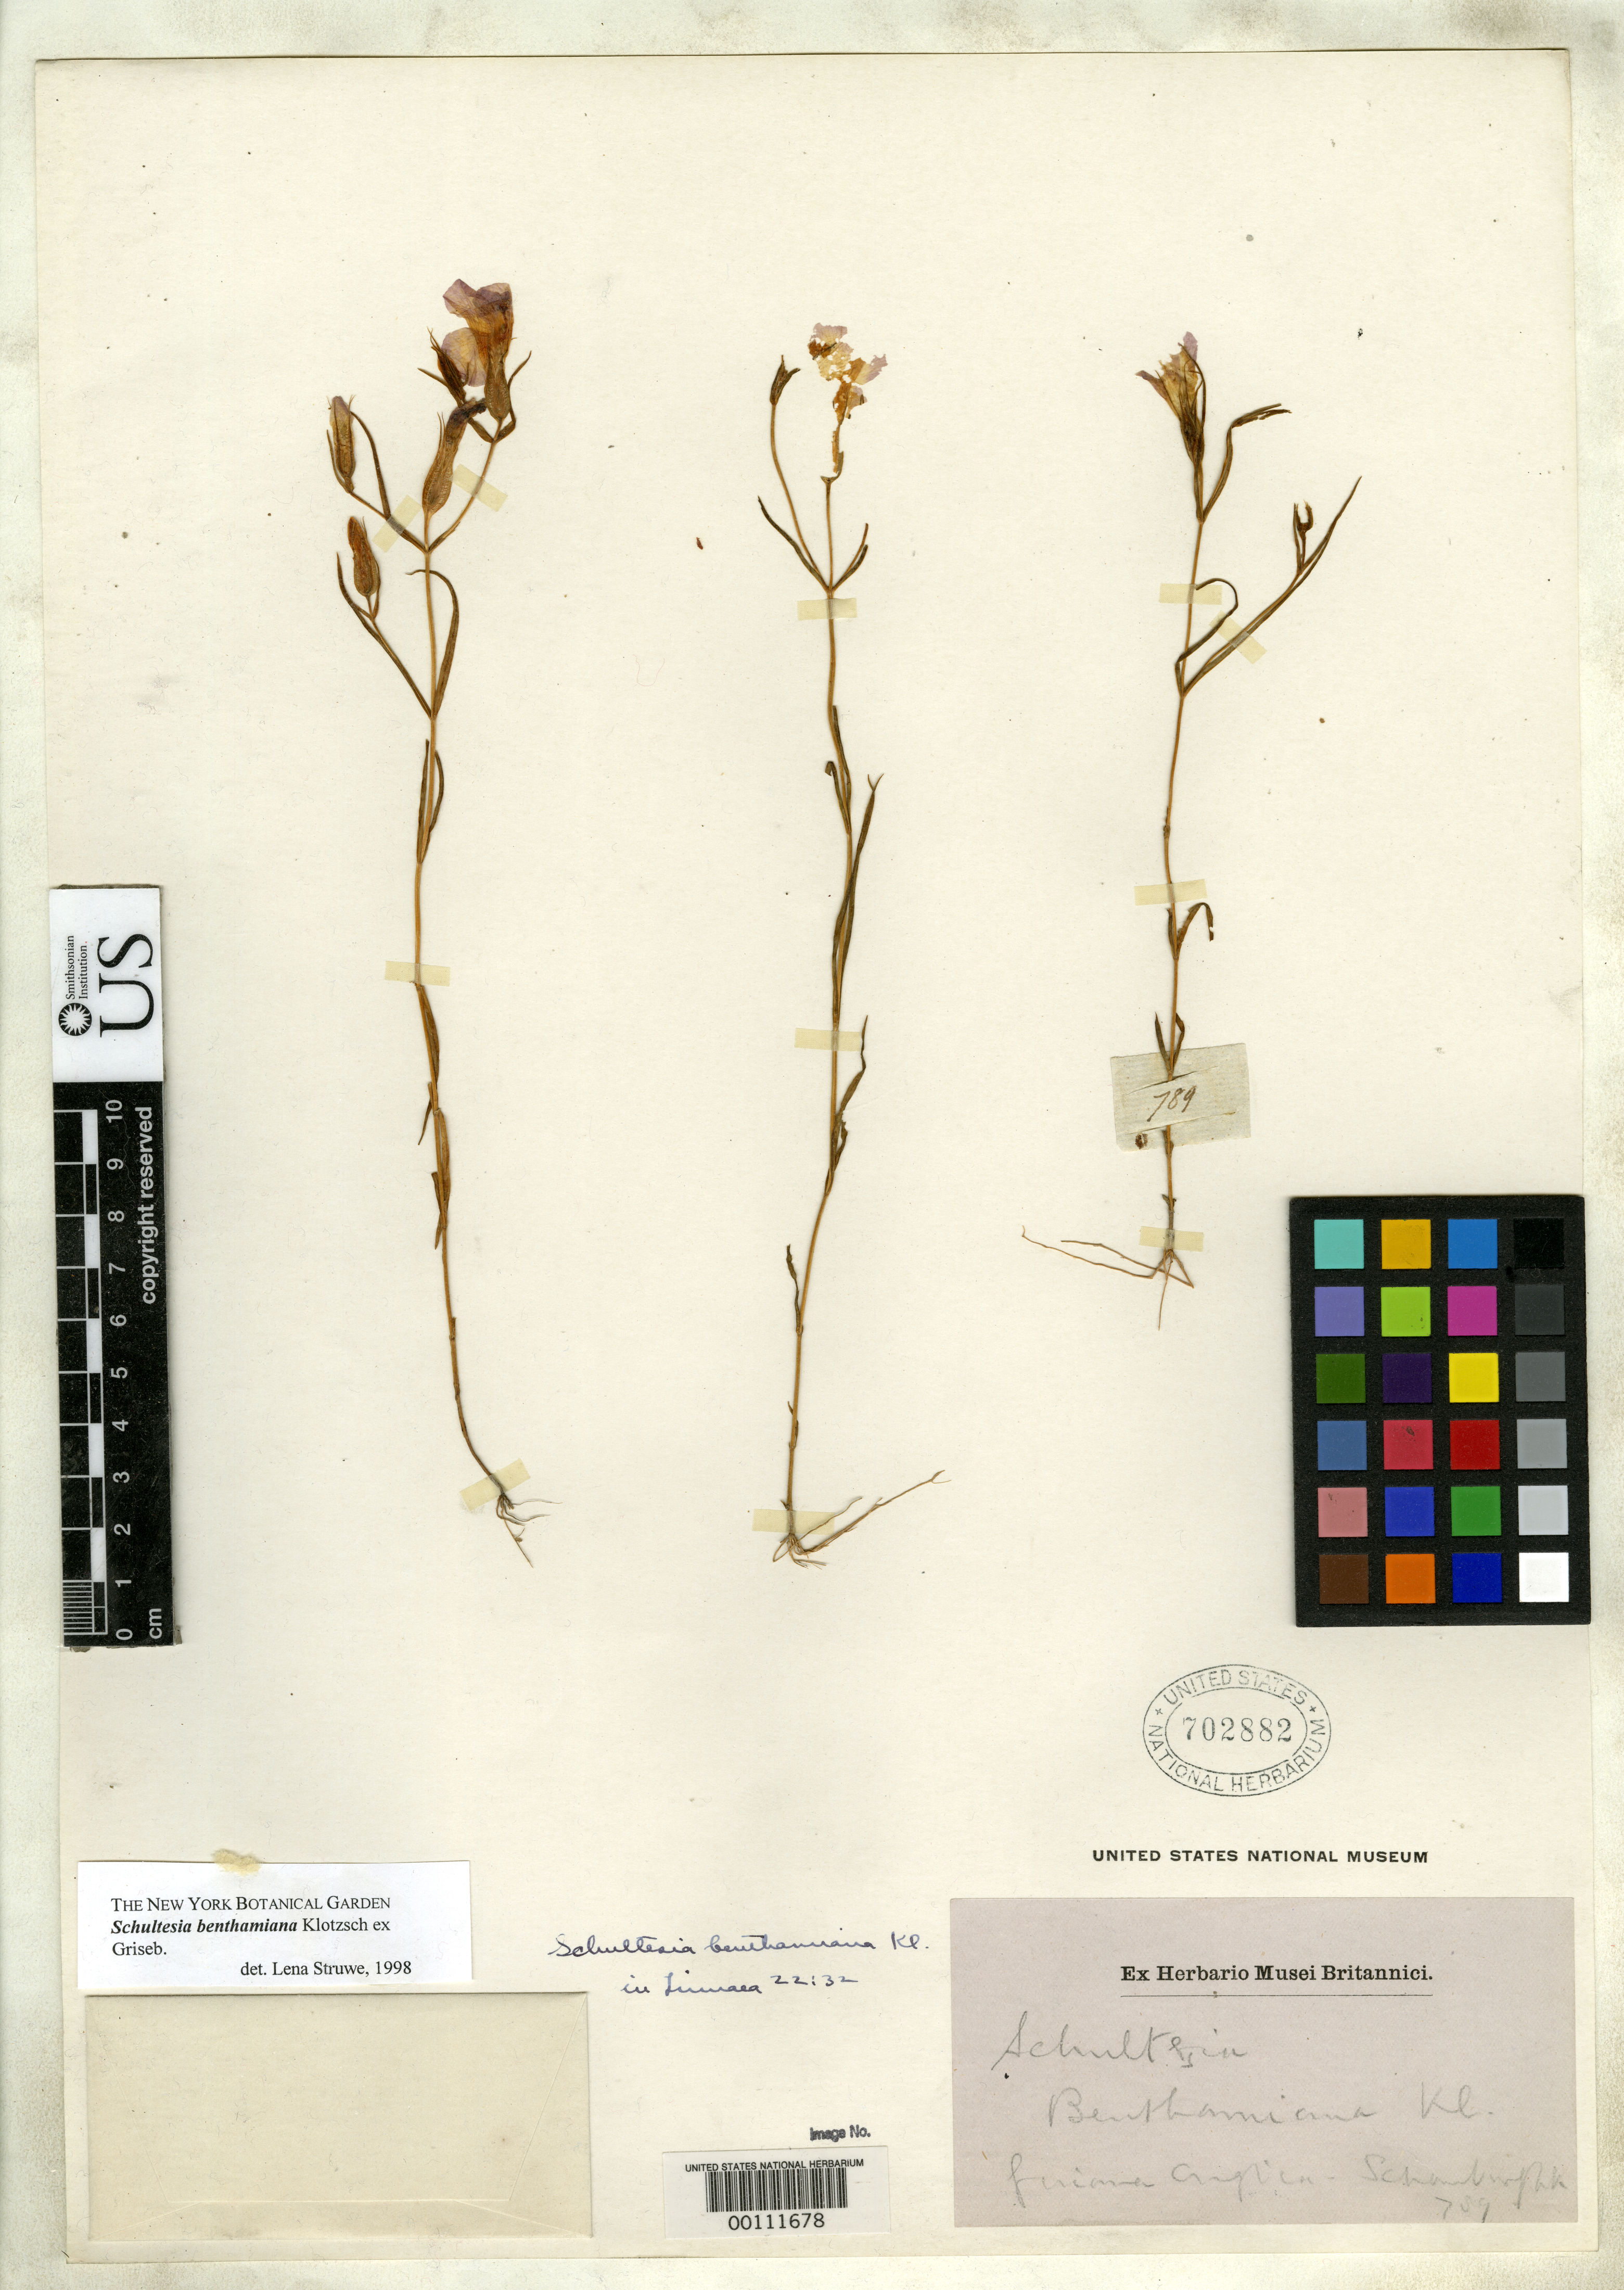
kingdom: Plantae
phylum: Tracheophyta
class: Magnoliopsida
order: Gentianales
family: Gentianaceae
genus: Schultesia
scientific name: Schultesia benthamiana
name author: Klotzsch ex Griseb.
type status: Isosyntype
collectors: M. R. Schomburgk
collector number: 789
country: Guyana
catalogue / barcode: US 702882